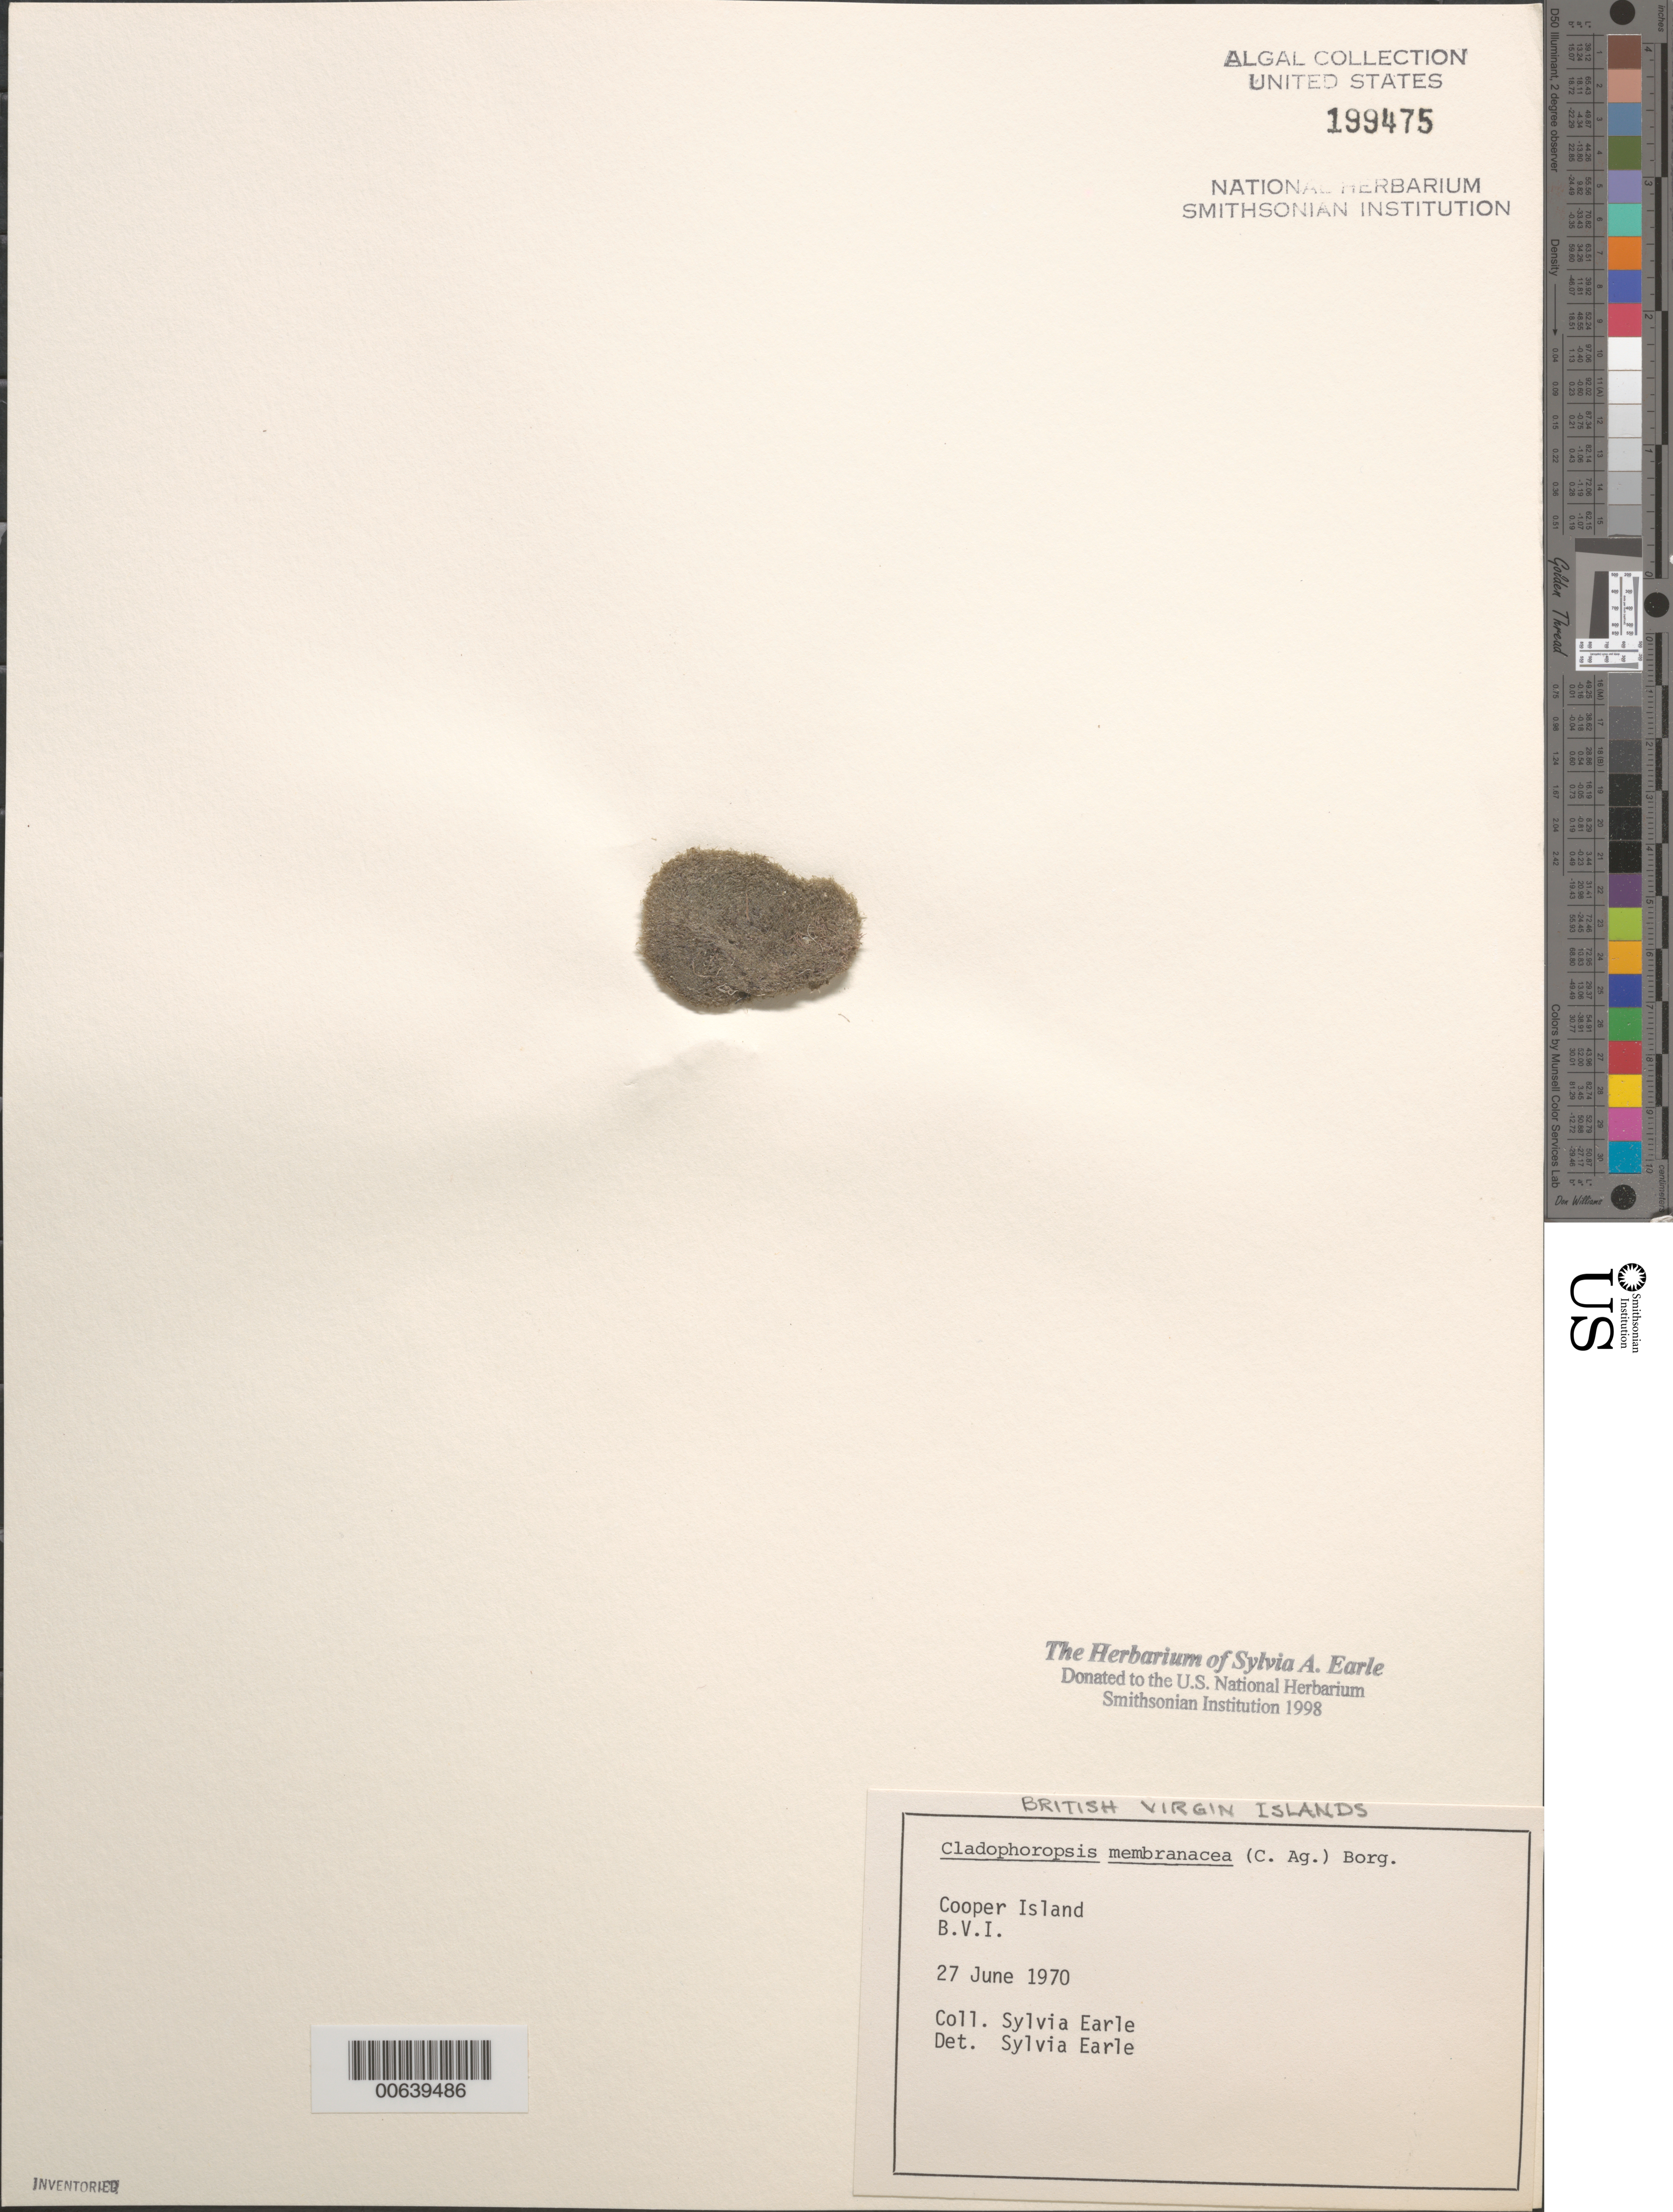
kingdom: Plantae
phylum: Chlorophyta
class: Ulvophyceae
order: Siphonocladales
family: Boodleaceae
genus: Cladophoropsis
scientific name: Cladophoropsis membranacea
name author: (Hofman-Bang) Børgesen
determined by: Earle, S. A.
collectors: S. A. Earle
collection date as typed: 27 Jun 1970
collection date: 1970-06-27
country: British Virgin Islands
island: Cooper Island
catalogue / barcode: US 199475